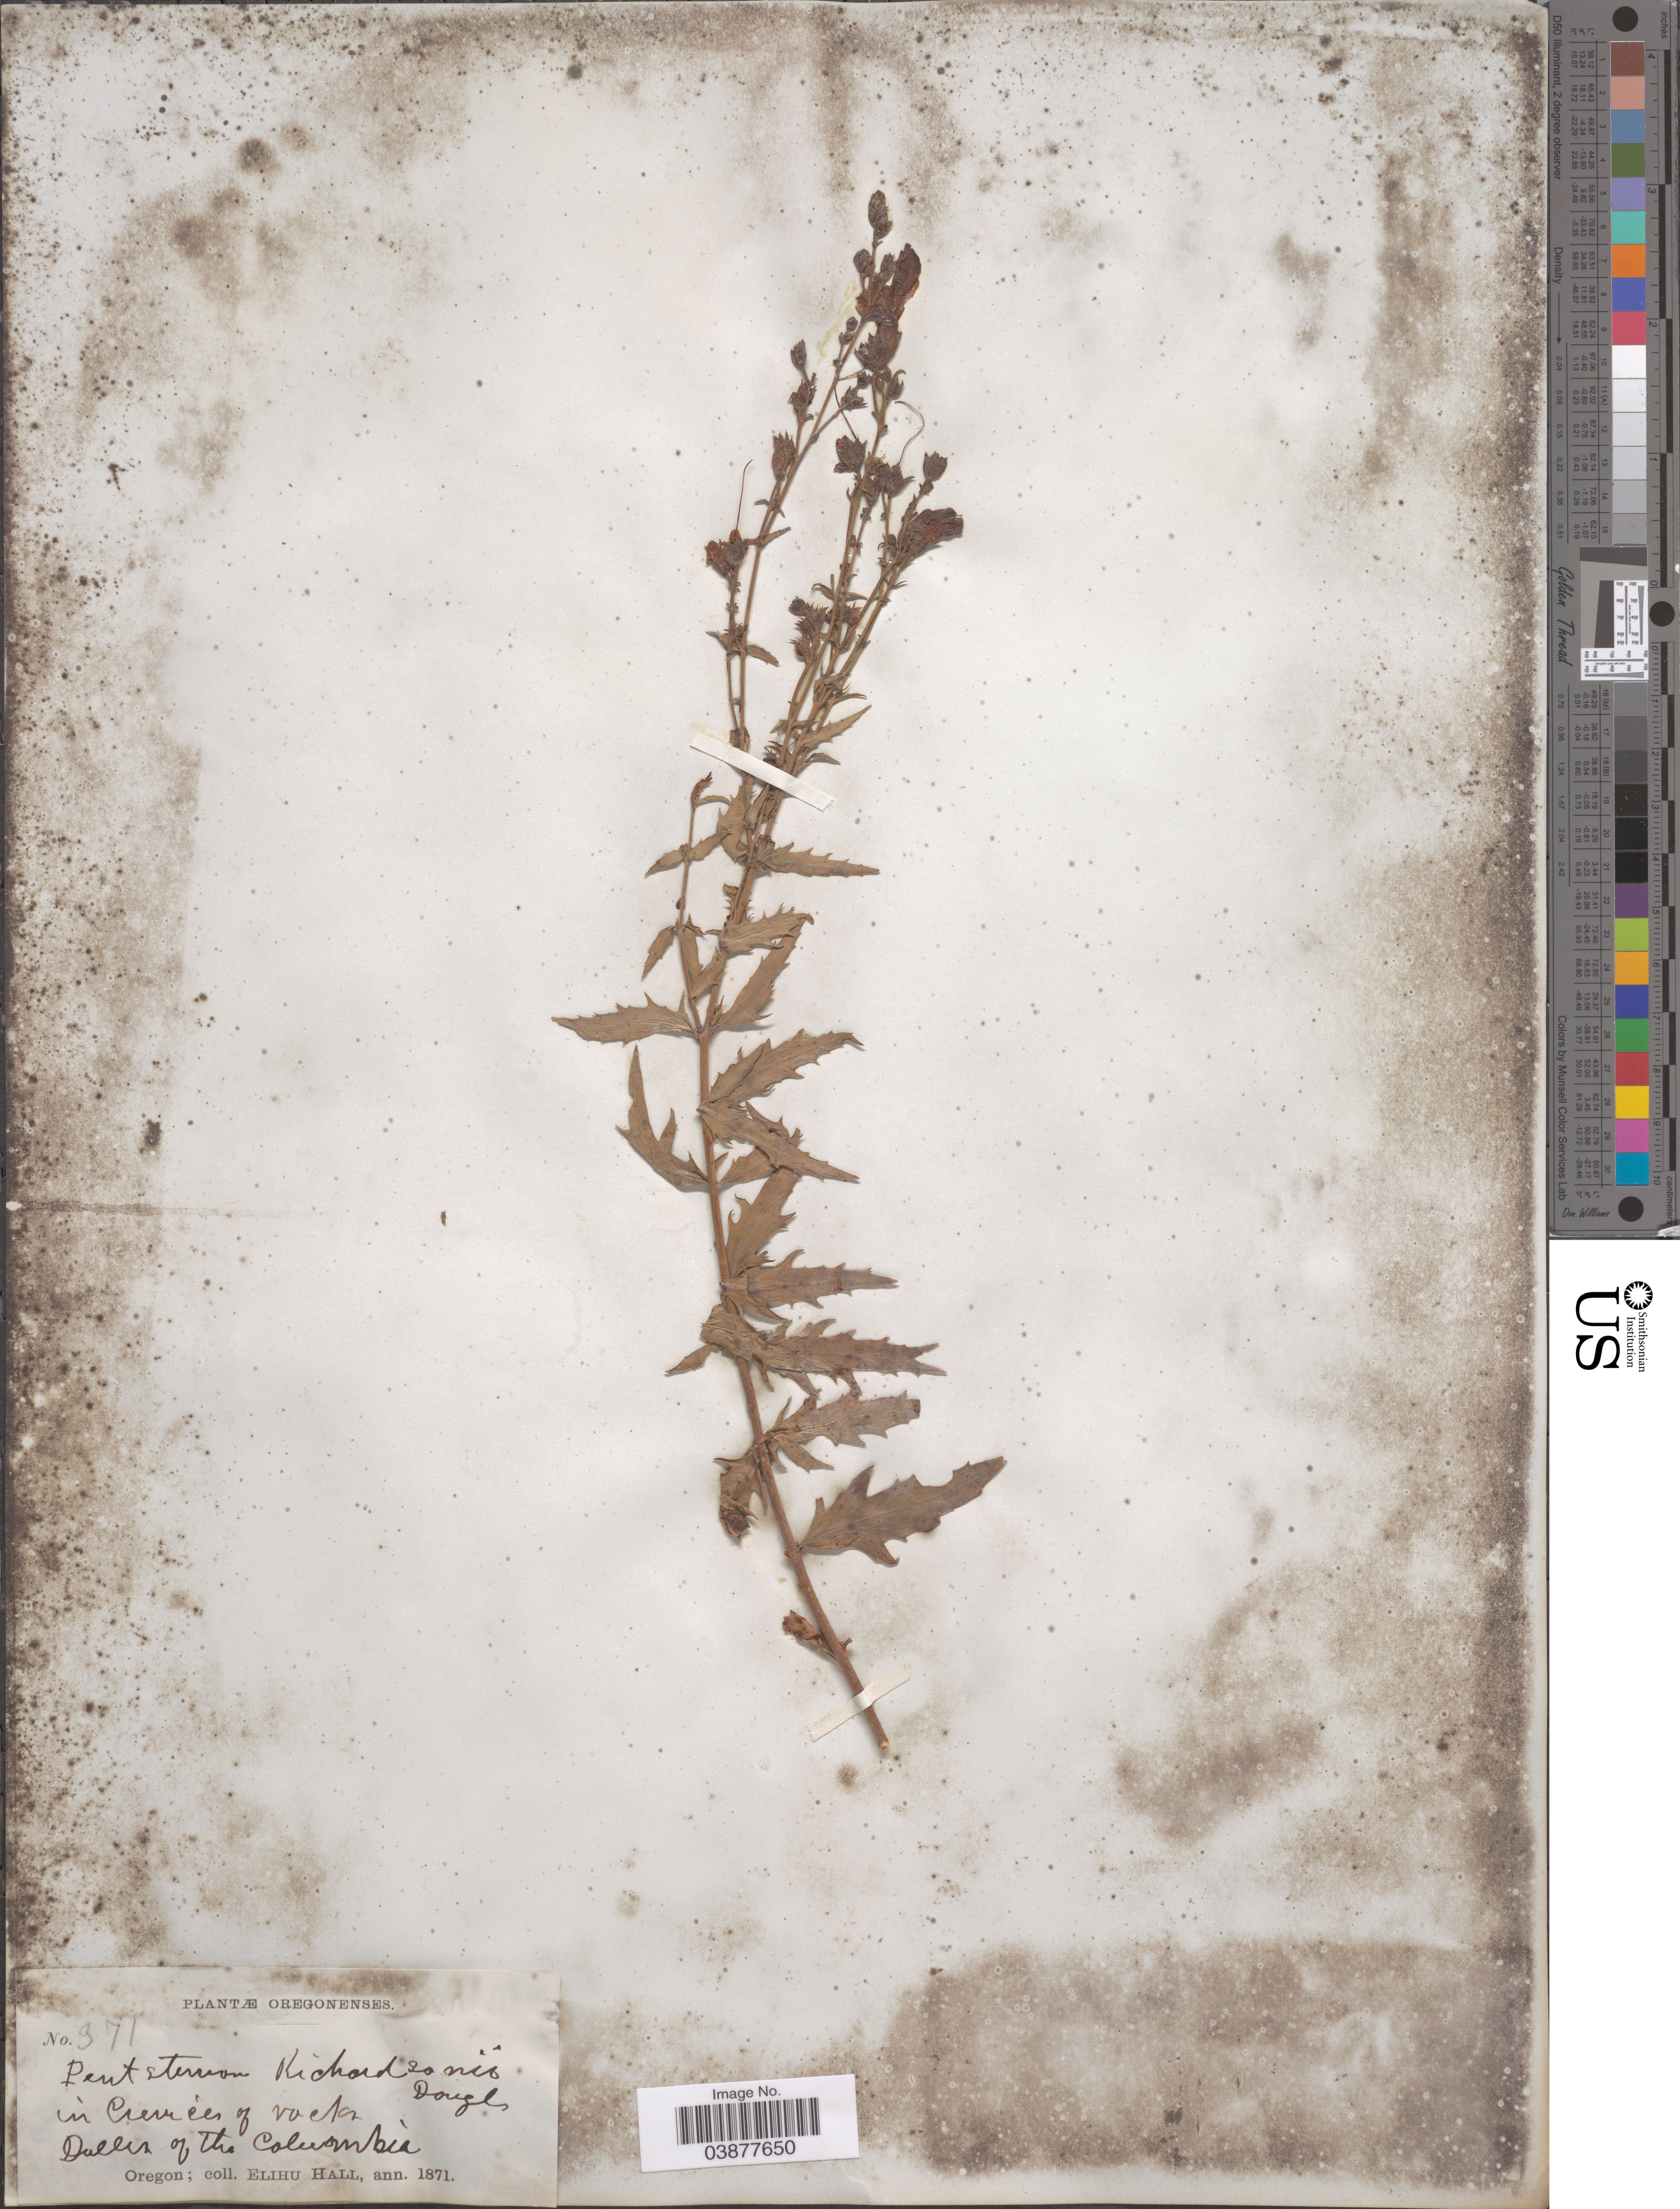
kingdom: Plantae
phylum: Tracheophyta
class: Magnoliopsida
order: Lamiales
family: Plantaginaceae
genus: Penstemon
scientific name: Penstemon richardsonii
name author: Douglas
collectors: E. Hall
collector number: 371*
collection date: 1871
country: United States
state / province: Oregon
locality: In Crevices of rocks, Dalles of the Columbia.